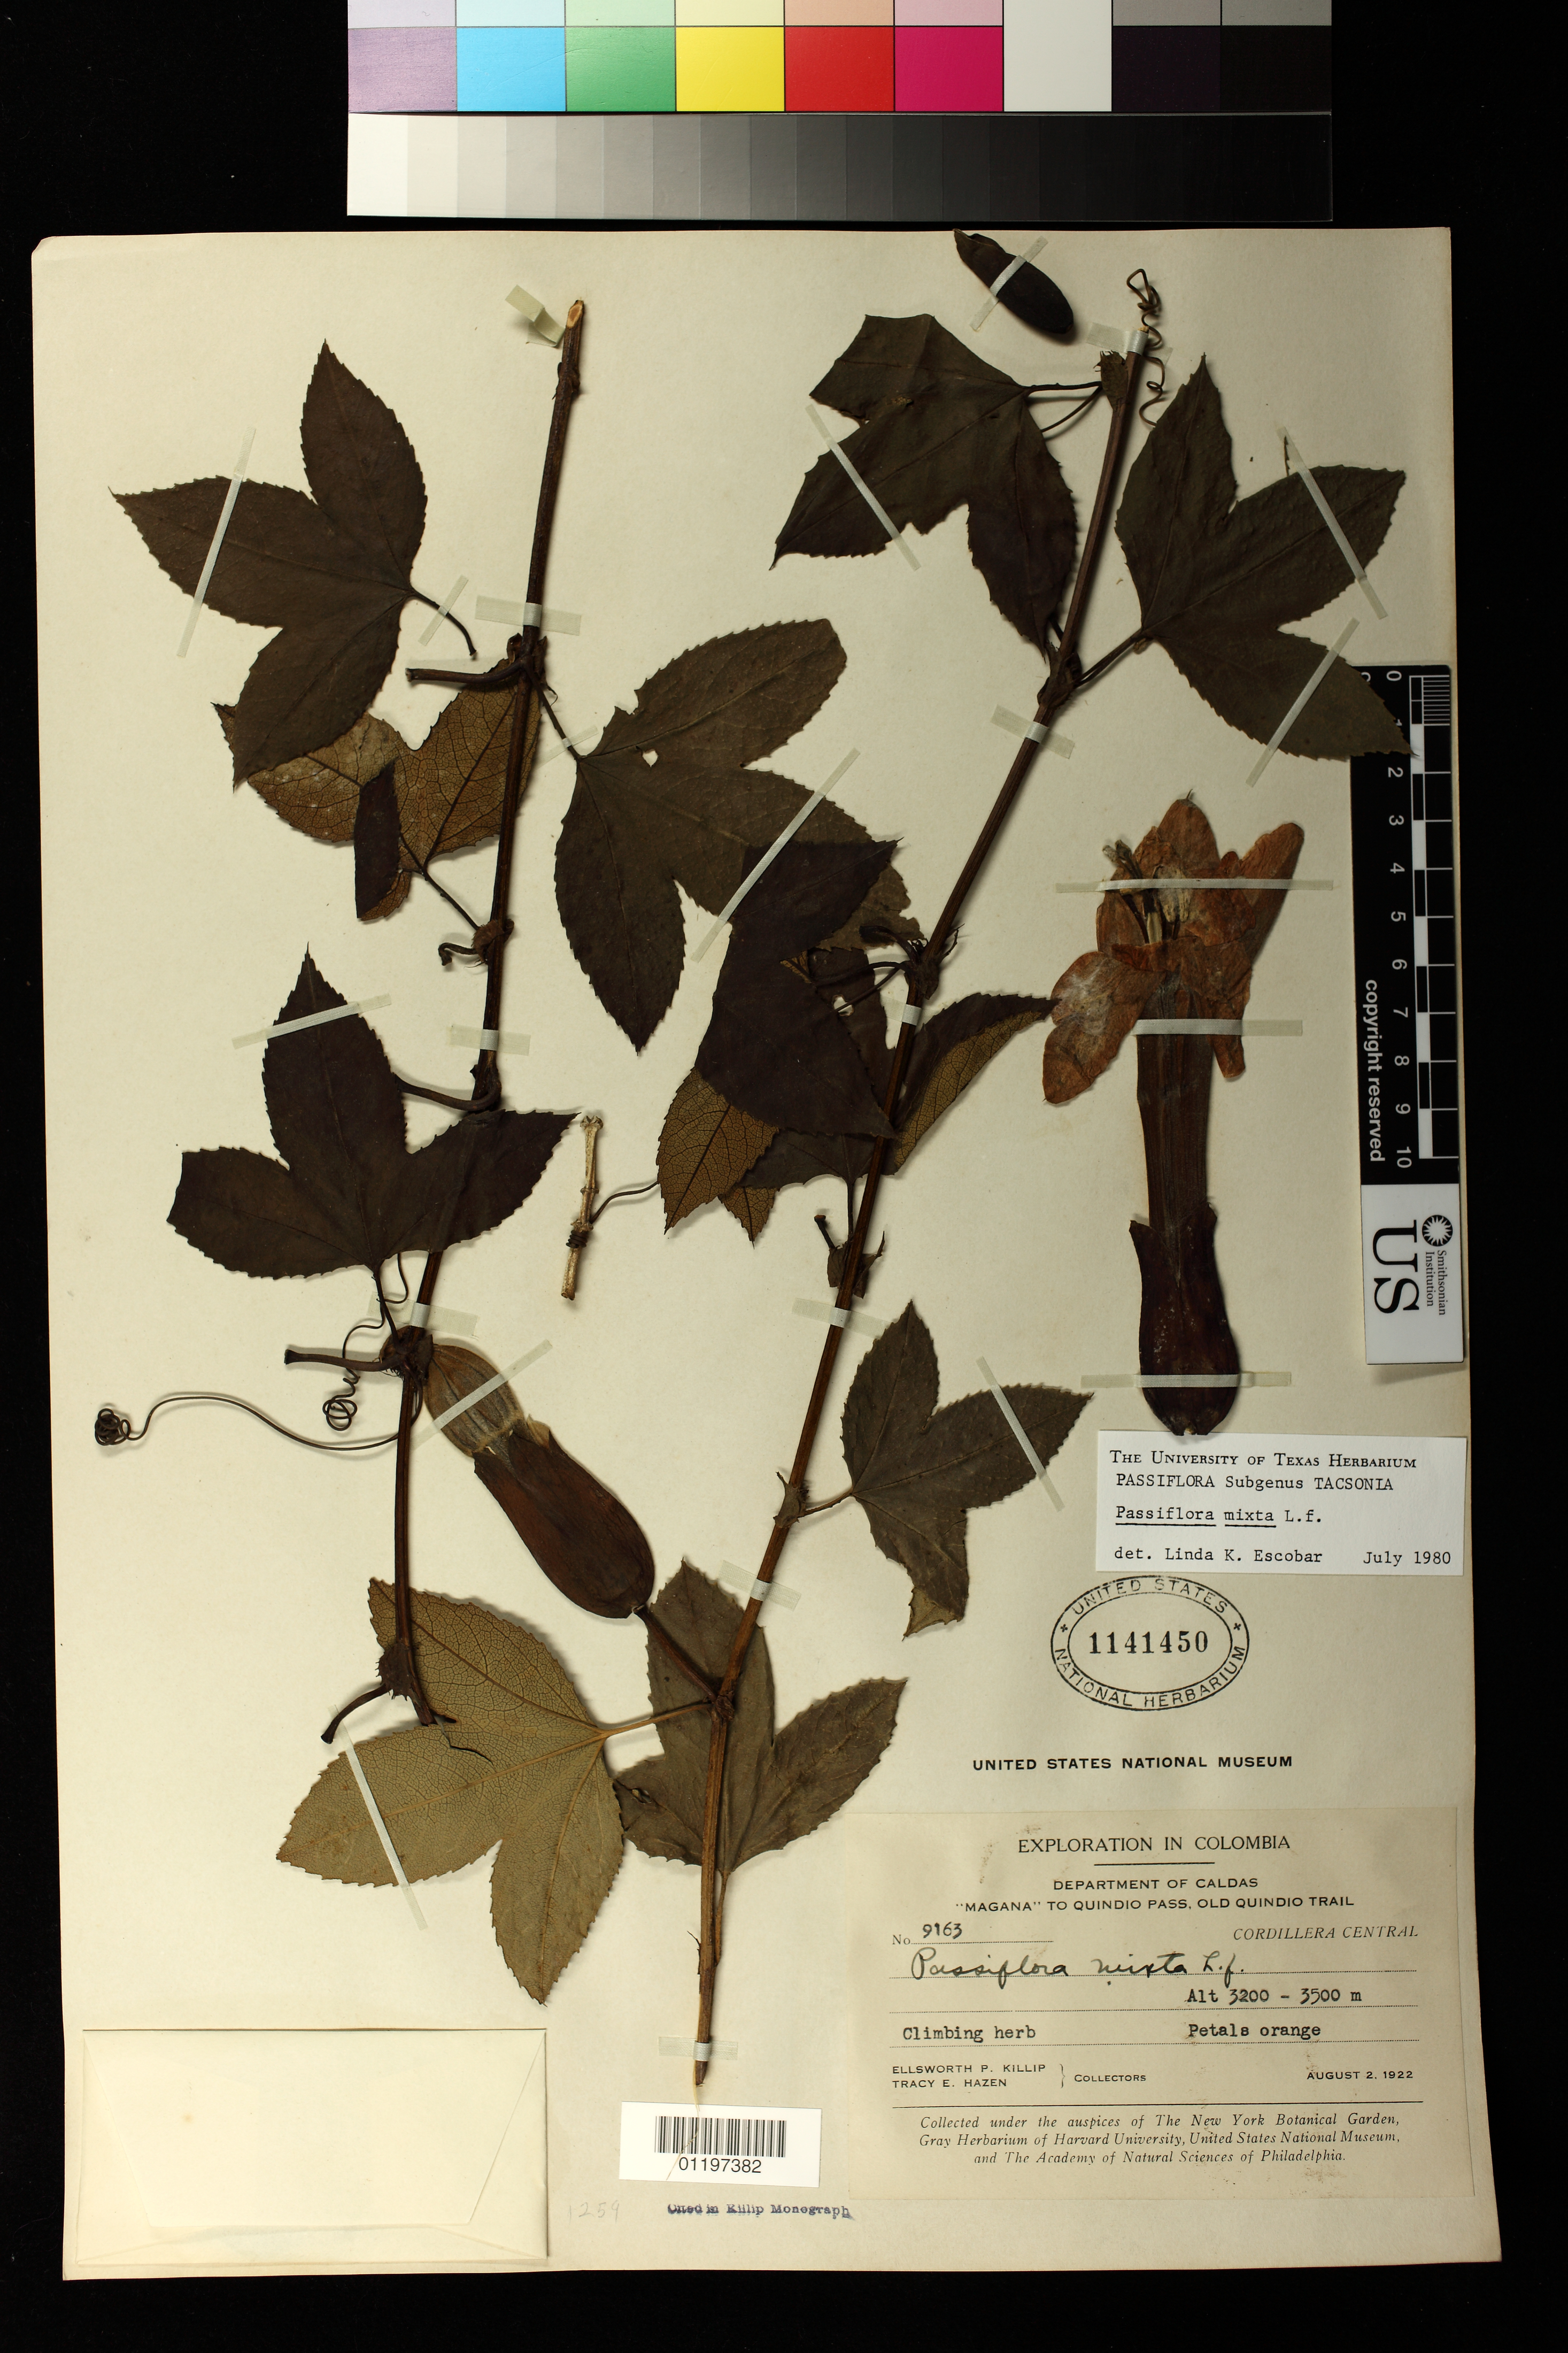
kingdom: Plantae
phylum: Tracheophyta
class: Magnoliopsida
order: Malpighiales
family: Passifloraceae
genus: Passiflora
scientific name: Passiflora mixta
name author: L. f.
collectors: E. P. Killip & T. E. Hazen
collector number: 9163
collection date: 1922-08-02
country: Colombia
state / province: Caldas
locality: "Magana" to Quindio Pass, Old Quindo Trail. Cordillera Central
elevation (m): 3200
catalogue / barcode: US 1141450